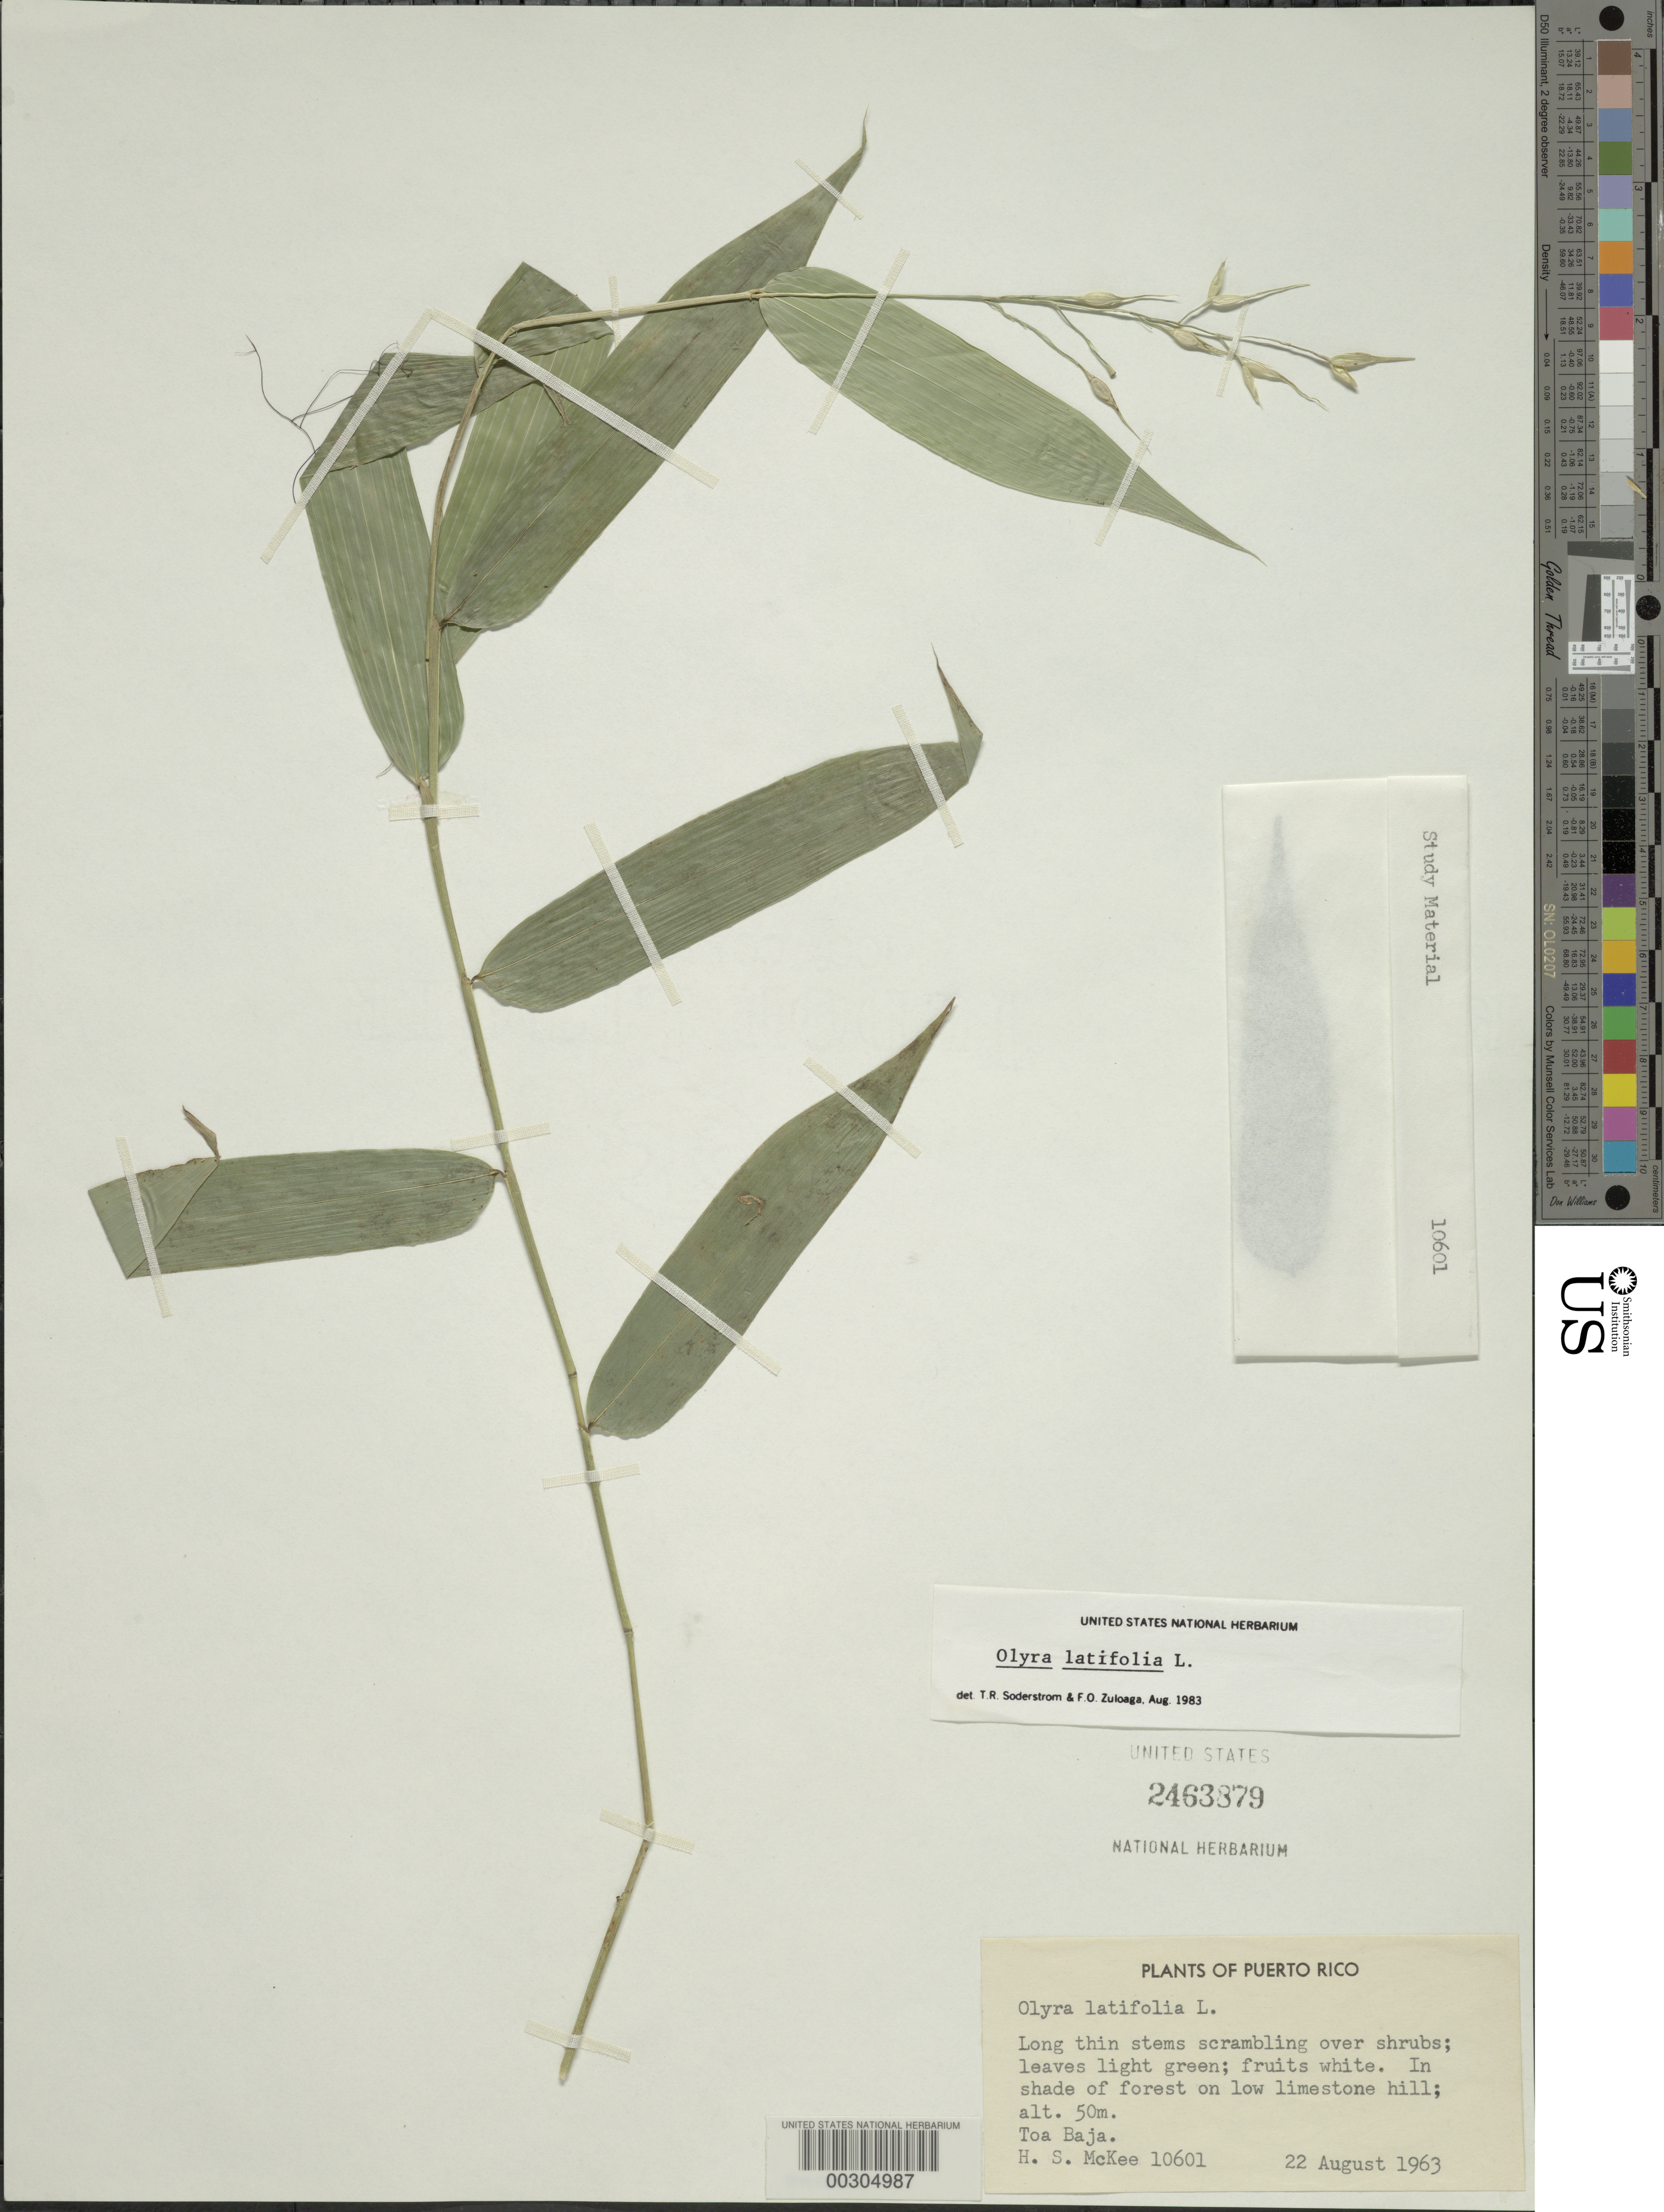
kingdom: Plantae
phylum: Tracheophyta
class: Liliopsida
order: Poales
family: Poaceae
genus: Olyra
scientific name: Olyra latifolia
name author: L.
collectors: H. S. MacKee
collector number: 10601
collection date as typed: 22 Aug 1963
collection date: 1963-08-22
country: Puerto Rico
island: Greater Antilles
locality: Toa baja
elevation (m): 50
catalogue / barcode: US 2463879